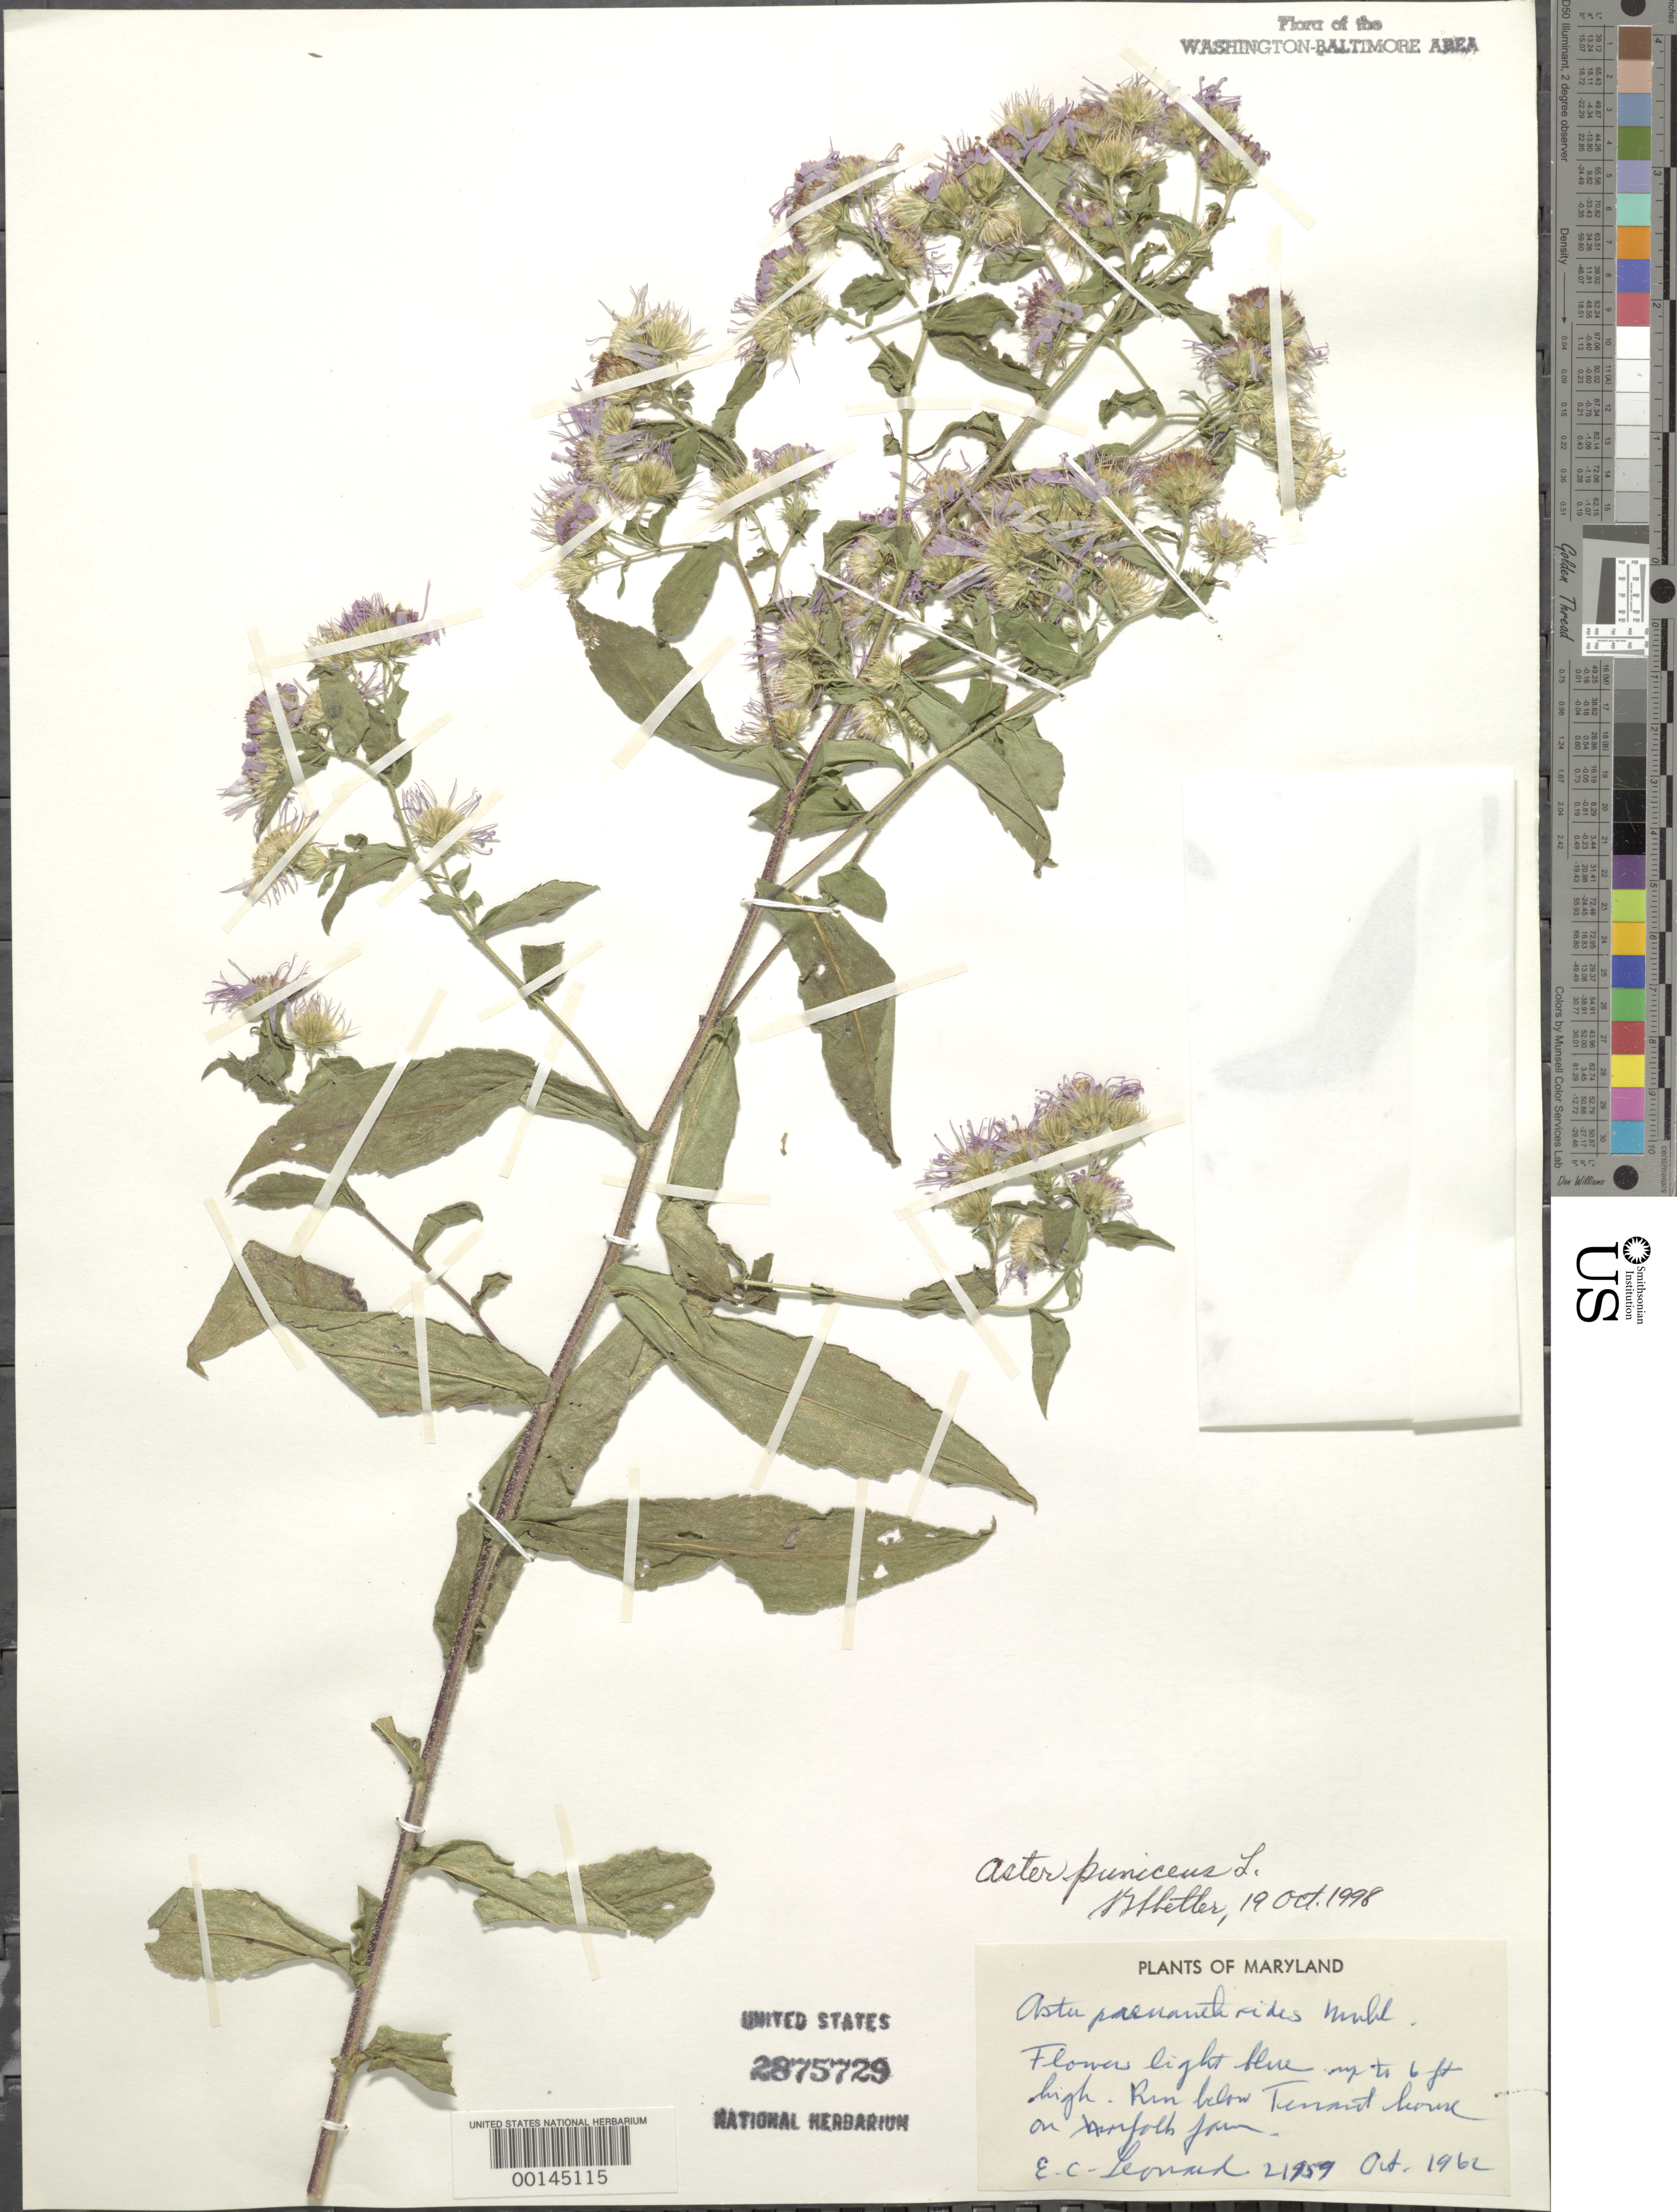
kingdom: Plantae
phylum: Tracheophyta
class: Magnoliopsida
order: Asterales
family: Asteraceae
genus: Symphyotrichum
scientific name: Symphyotrichum puniceum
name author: (L.) Á. Löve & D. Löve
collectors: E. C. Leonard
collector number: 21959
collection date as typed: Oct 1962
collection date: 1962-10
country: United States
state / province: Maryland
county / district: Calvert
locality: Norfolk Farm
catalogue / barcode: US 2875729